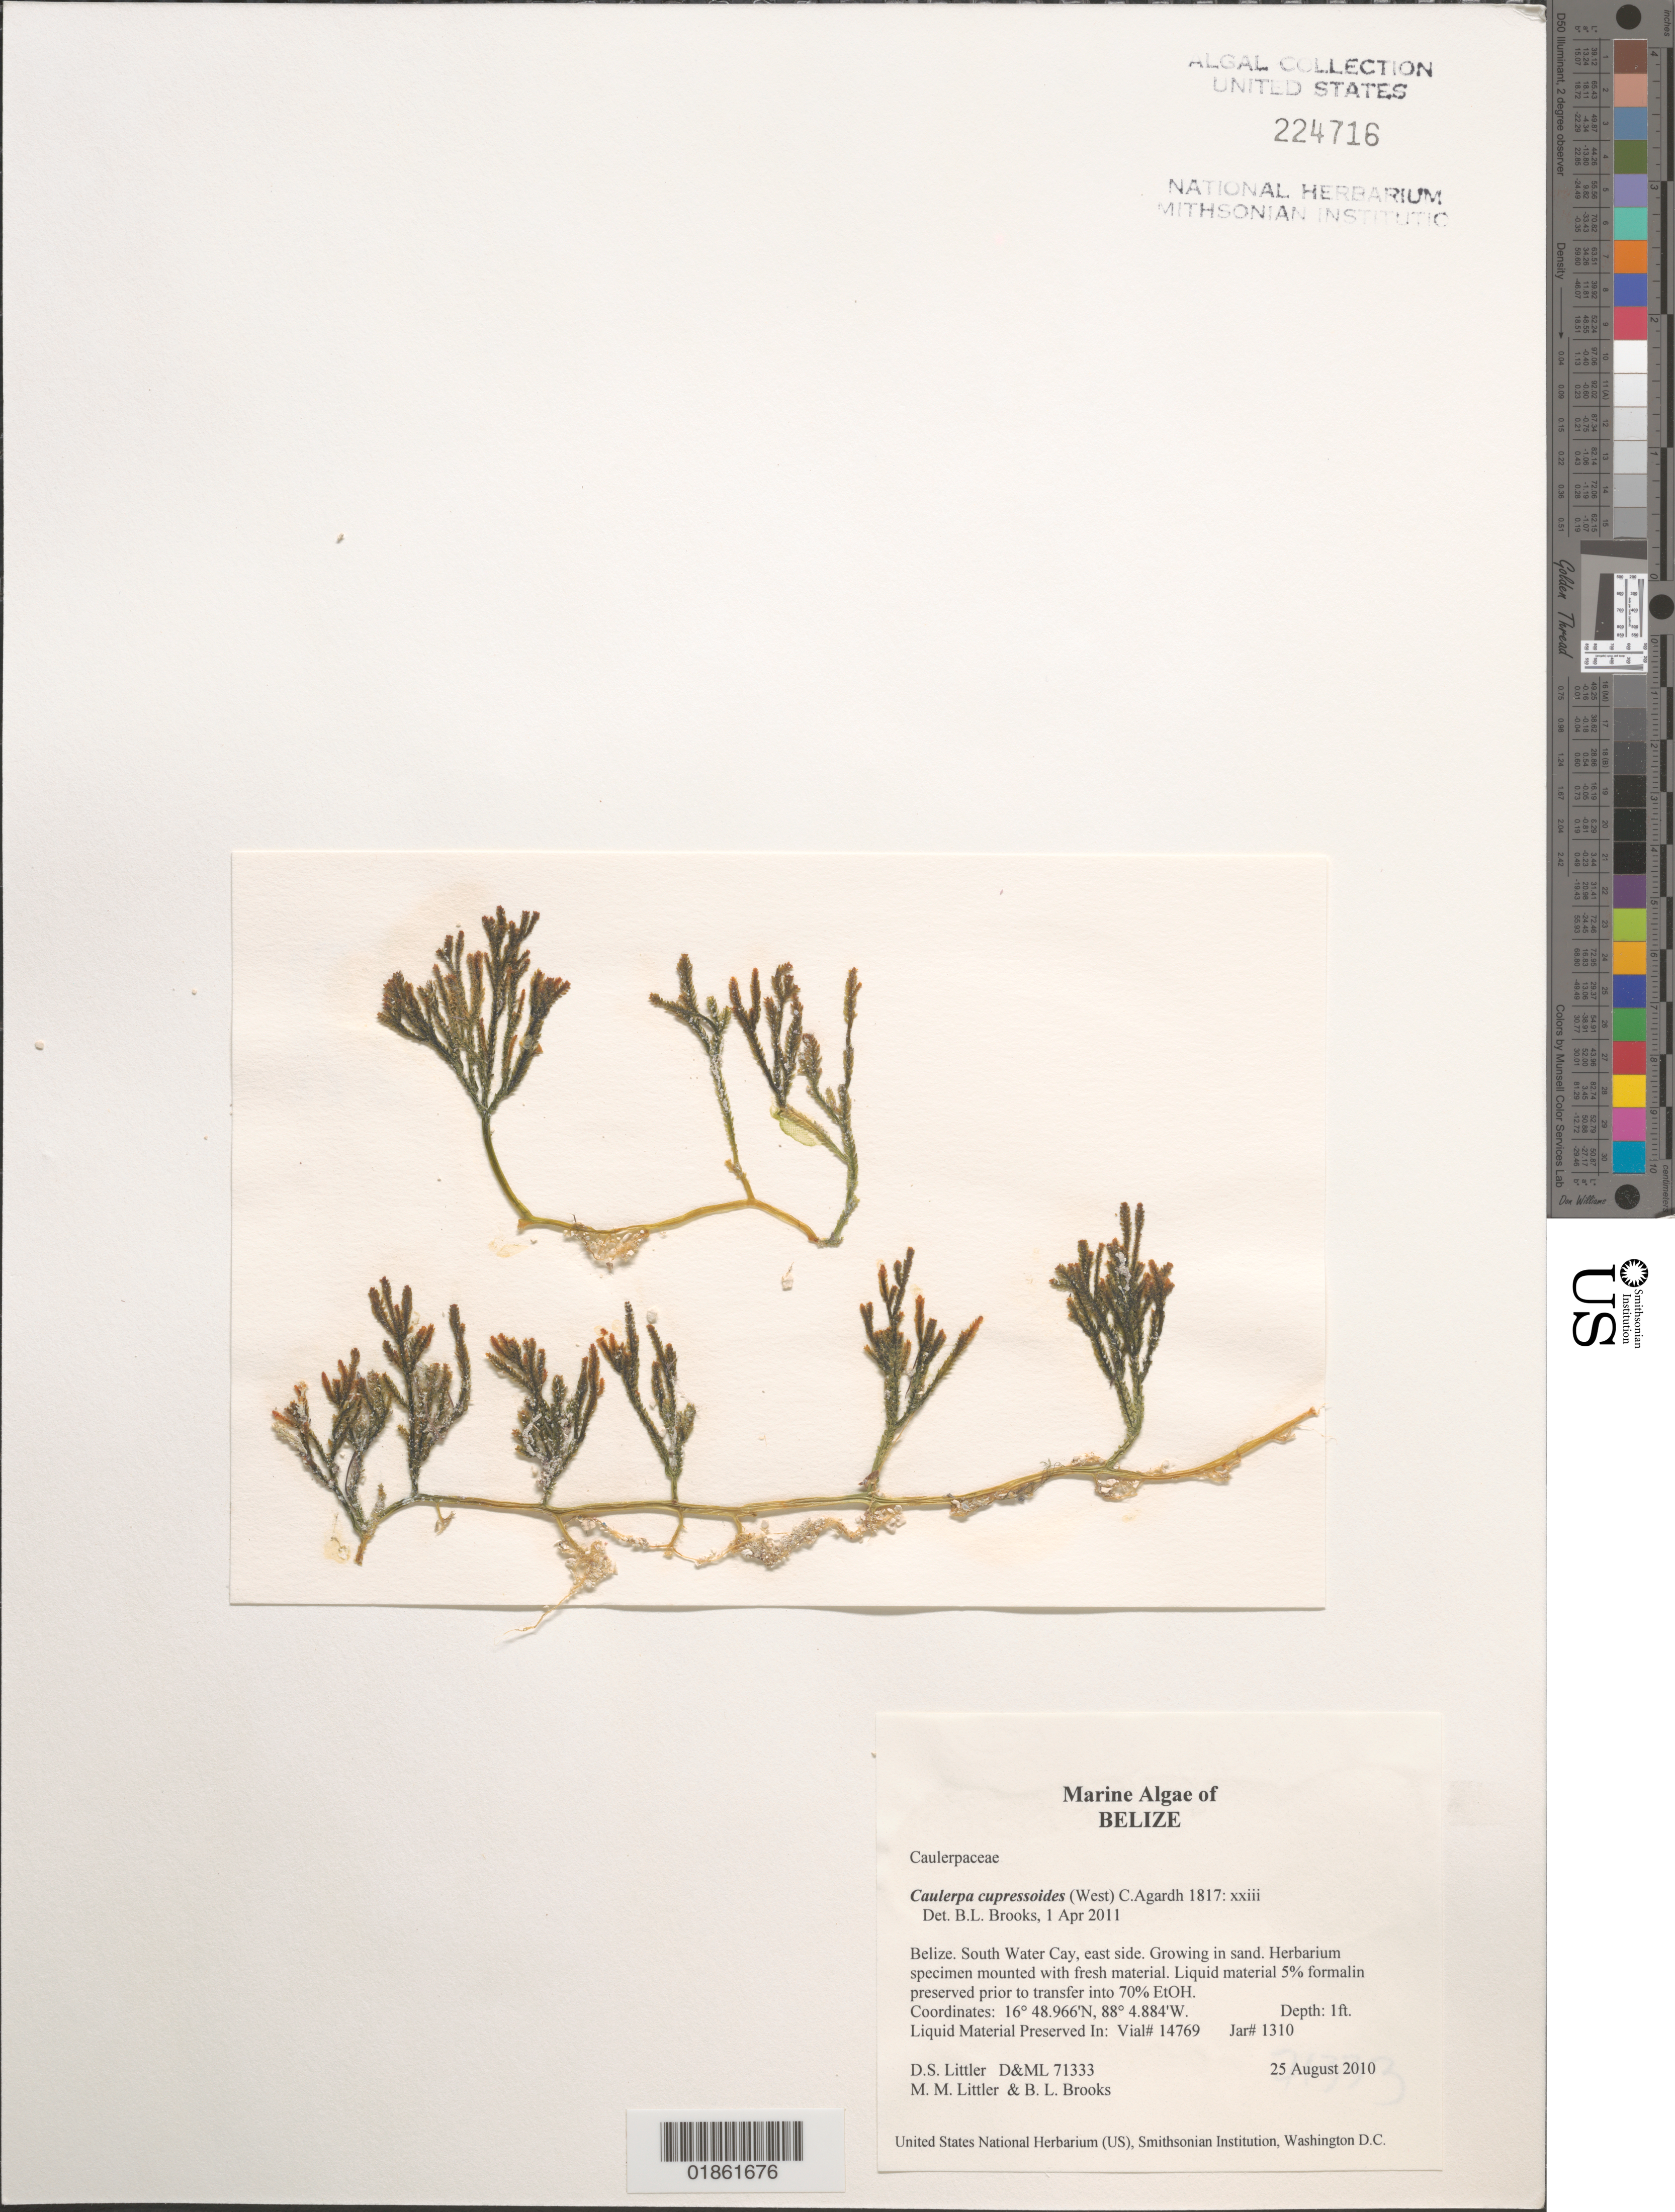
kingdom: Plantae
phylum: Chlorophyta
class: Ulvophyceae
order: Bryopsidales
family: Caulerpaceae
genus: Caulerpa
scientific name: Caulerpa cupressoides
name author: (Vahl) C. Agardh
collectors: D. S. Littler & M. M. Littler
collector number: D&ML 71333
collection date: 2010-08-25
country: Belize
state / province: Stann Creek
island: South Water Cay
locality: South Water Cay. E side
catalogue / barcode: US 224716